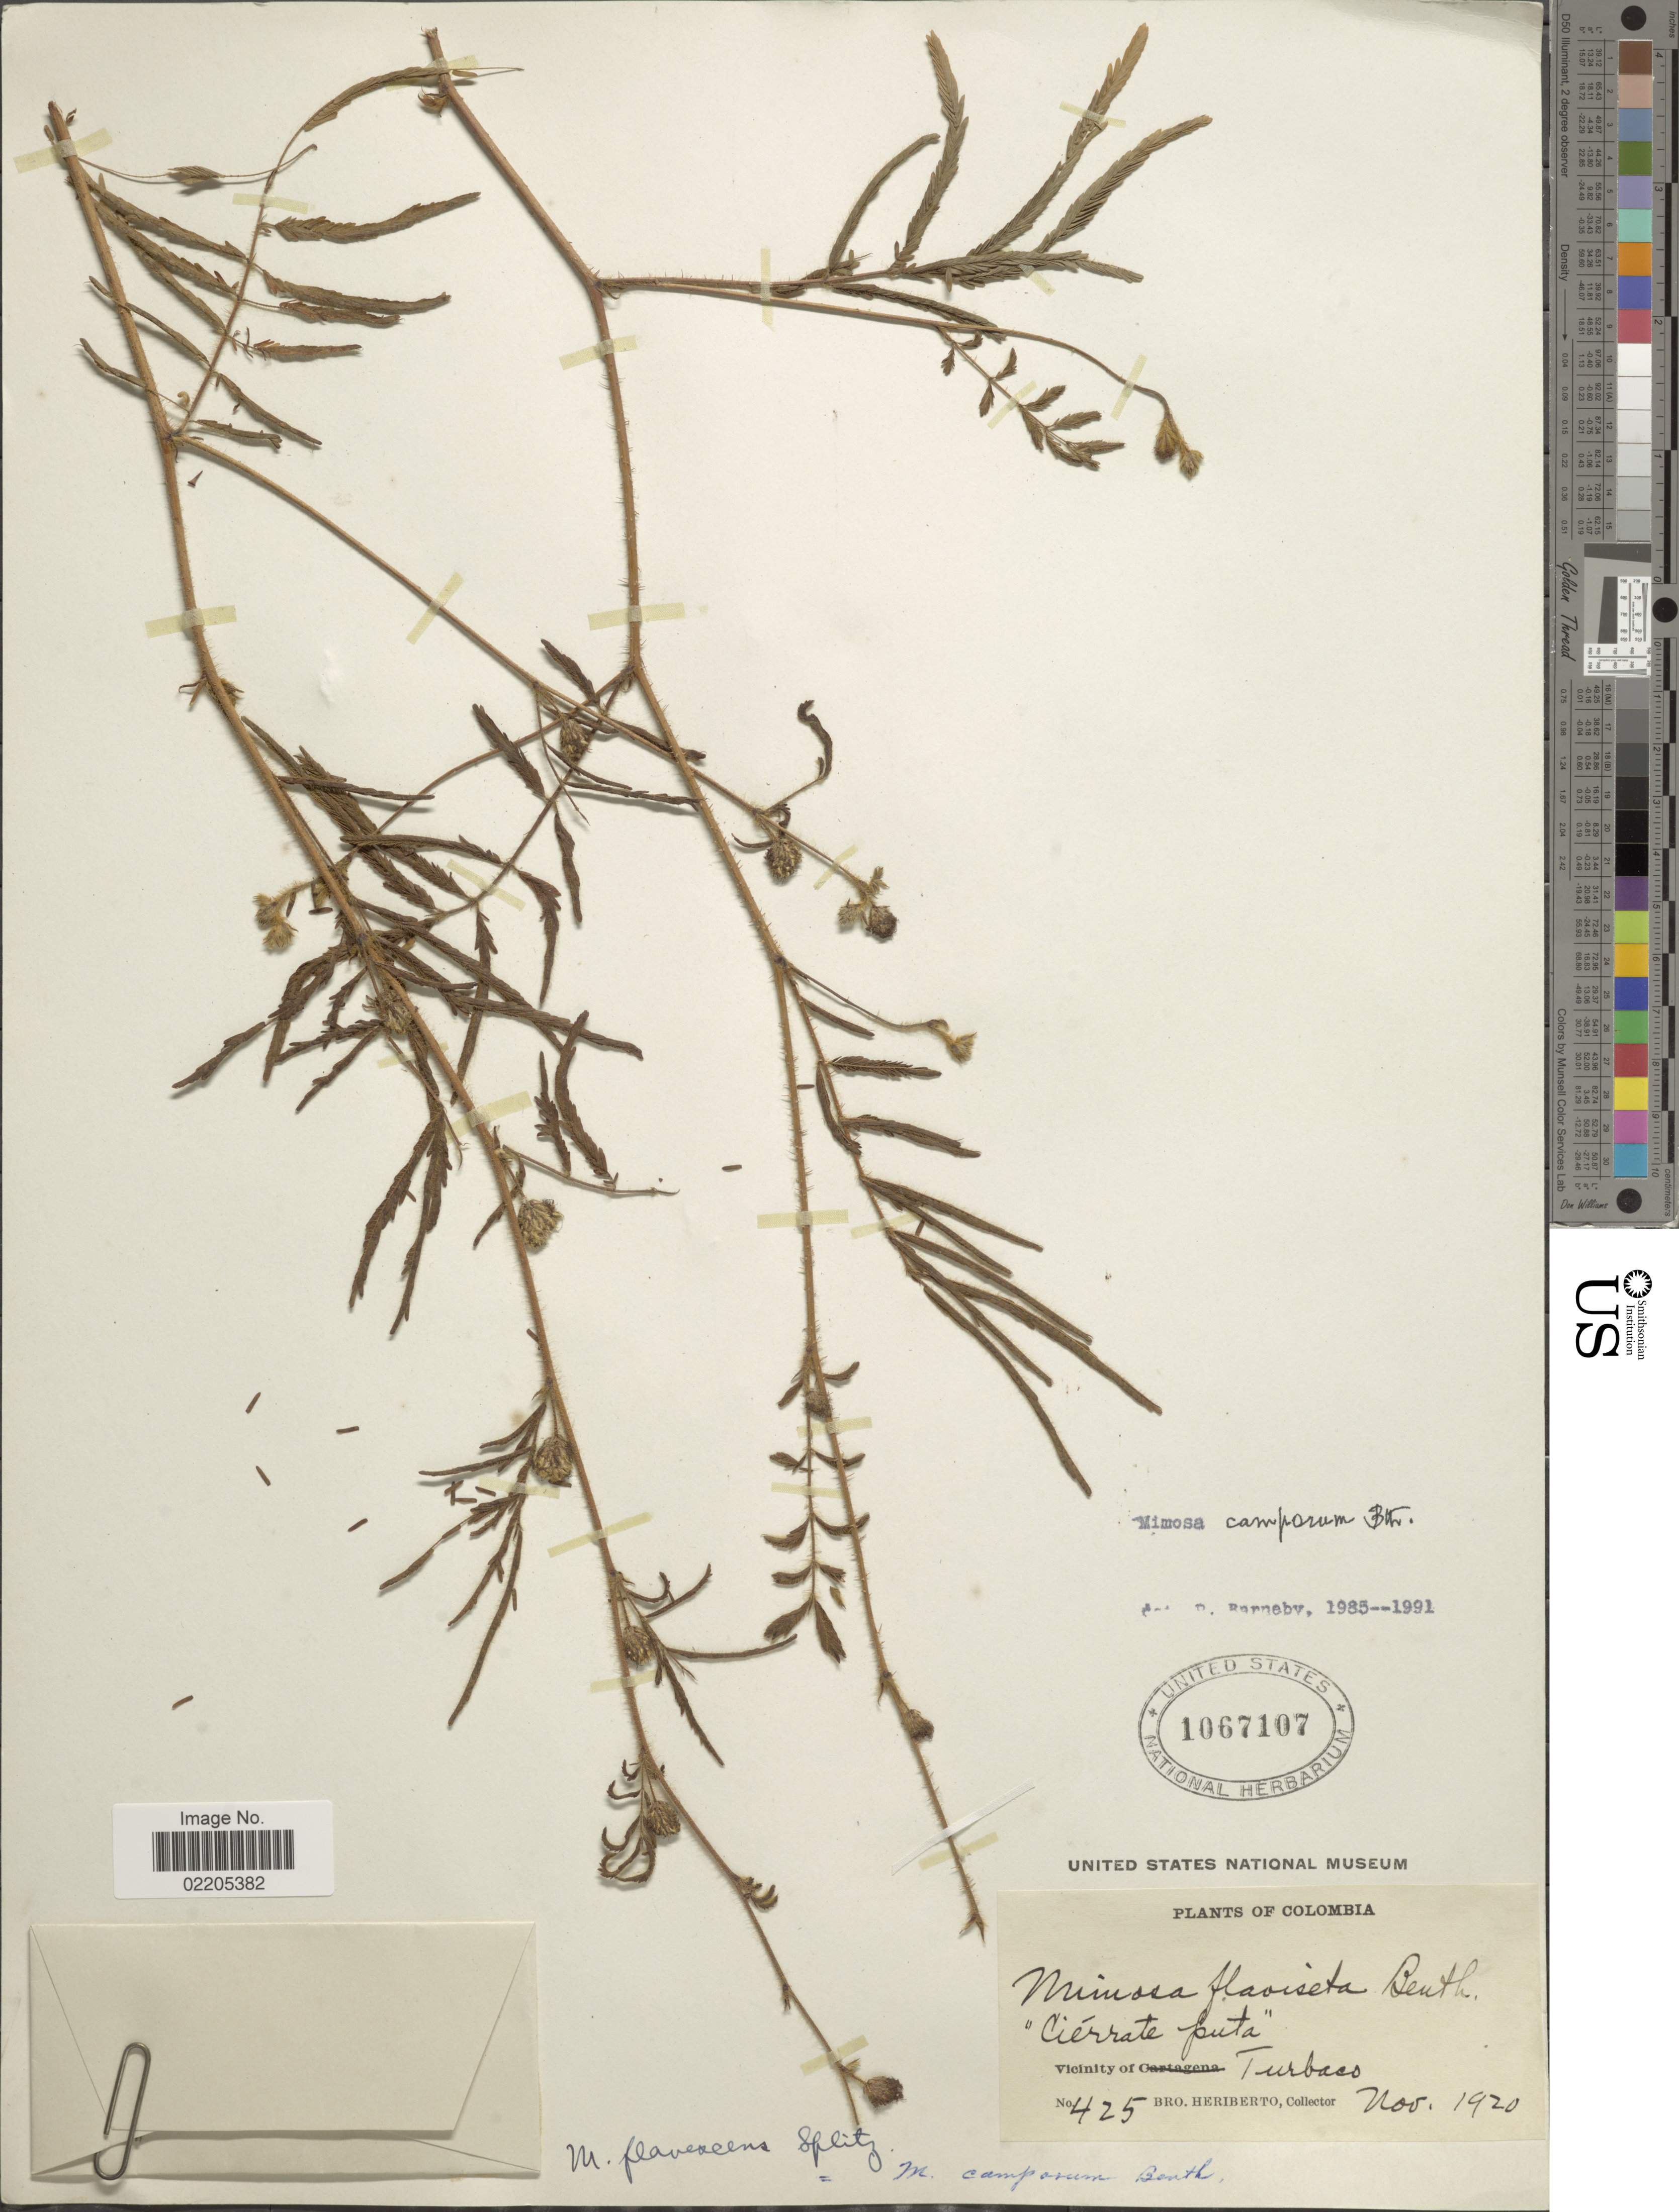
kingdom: Plantae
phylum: Tracheophyta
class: Magnoliopsida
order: Fabales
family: Fabaceae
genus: Mimosa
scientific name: Mimosa camporum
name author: Benth.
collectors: B. Heriberto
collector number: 425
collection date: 1920-11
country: Colombia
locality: Cierrate puta, vicinity of Turbaco.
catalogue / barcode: US 1067107